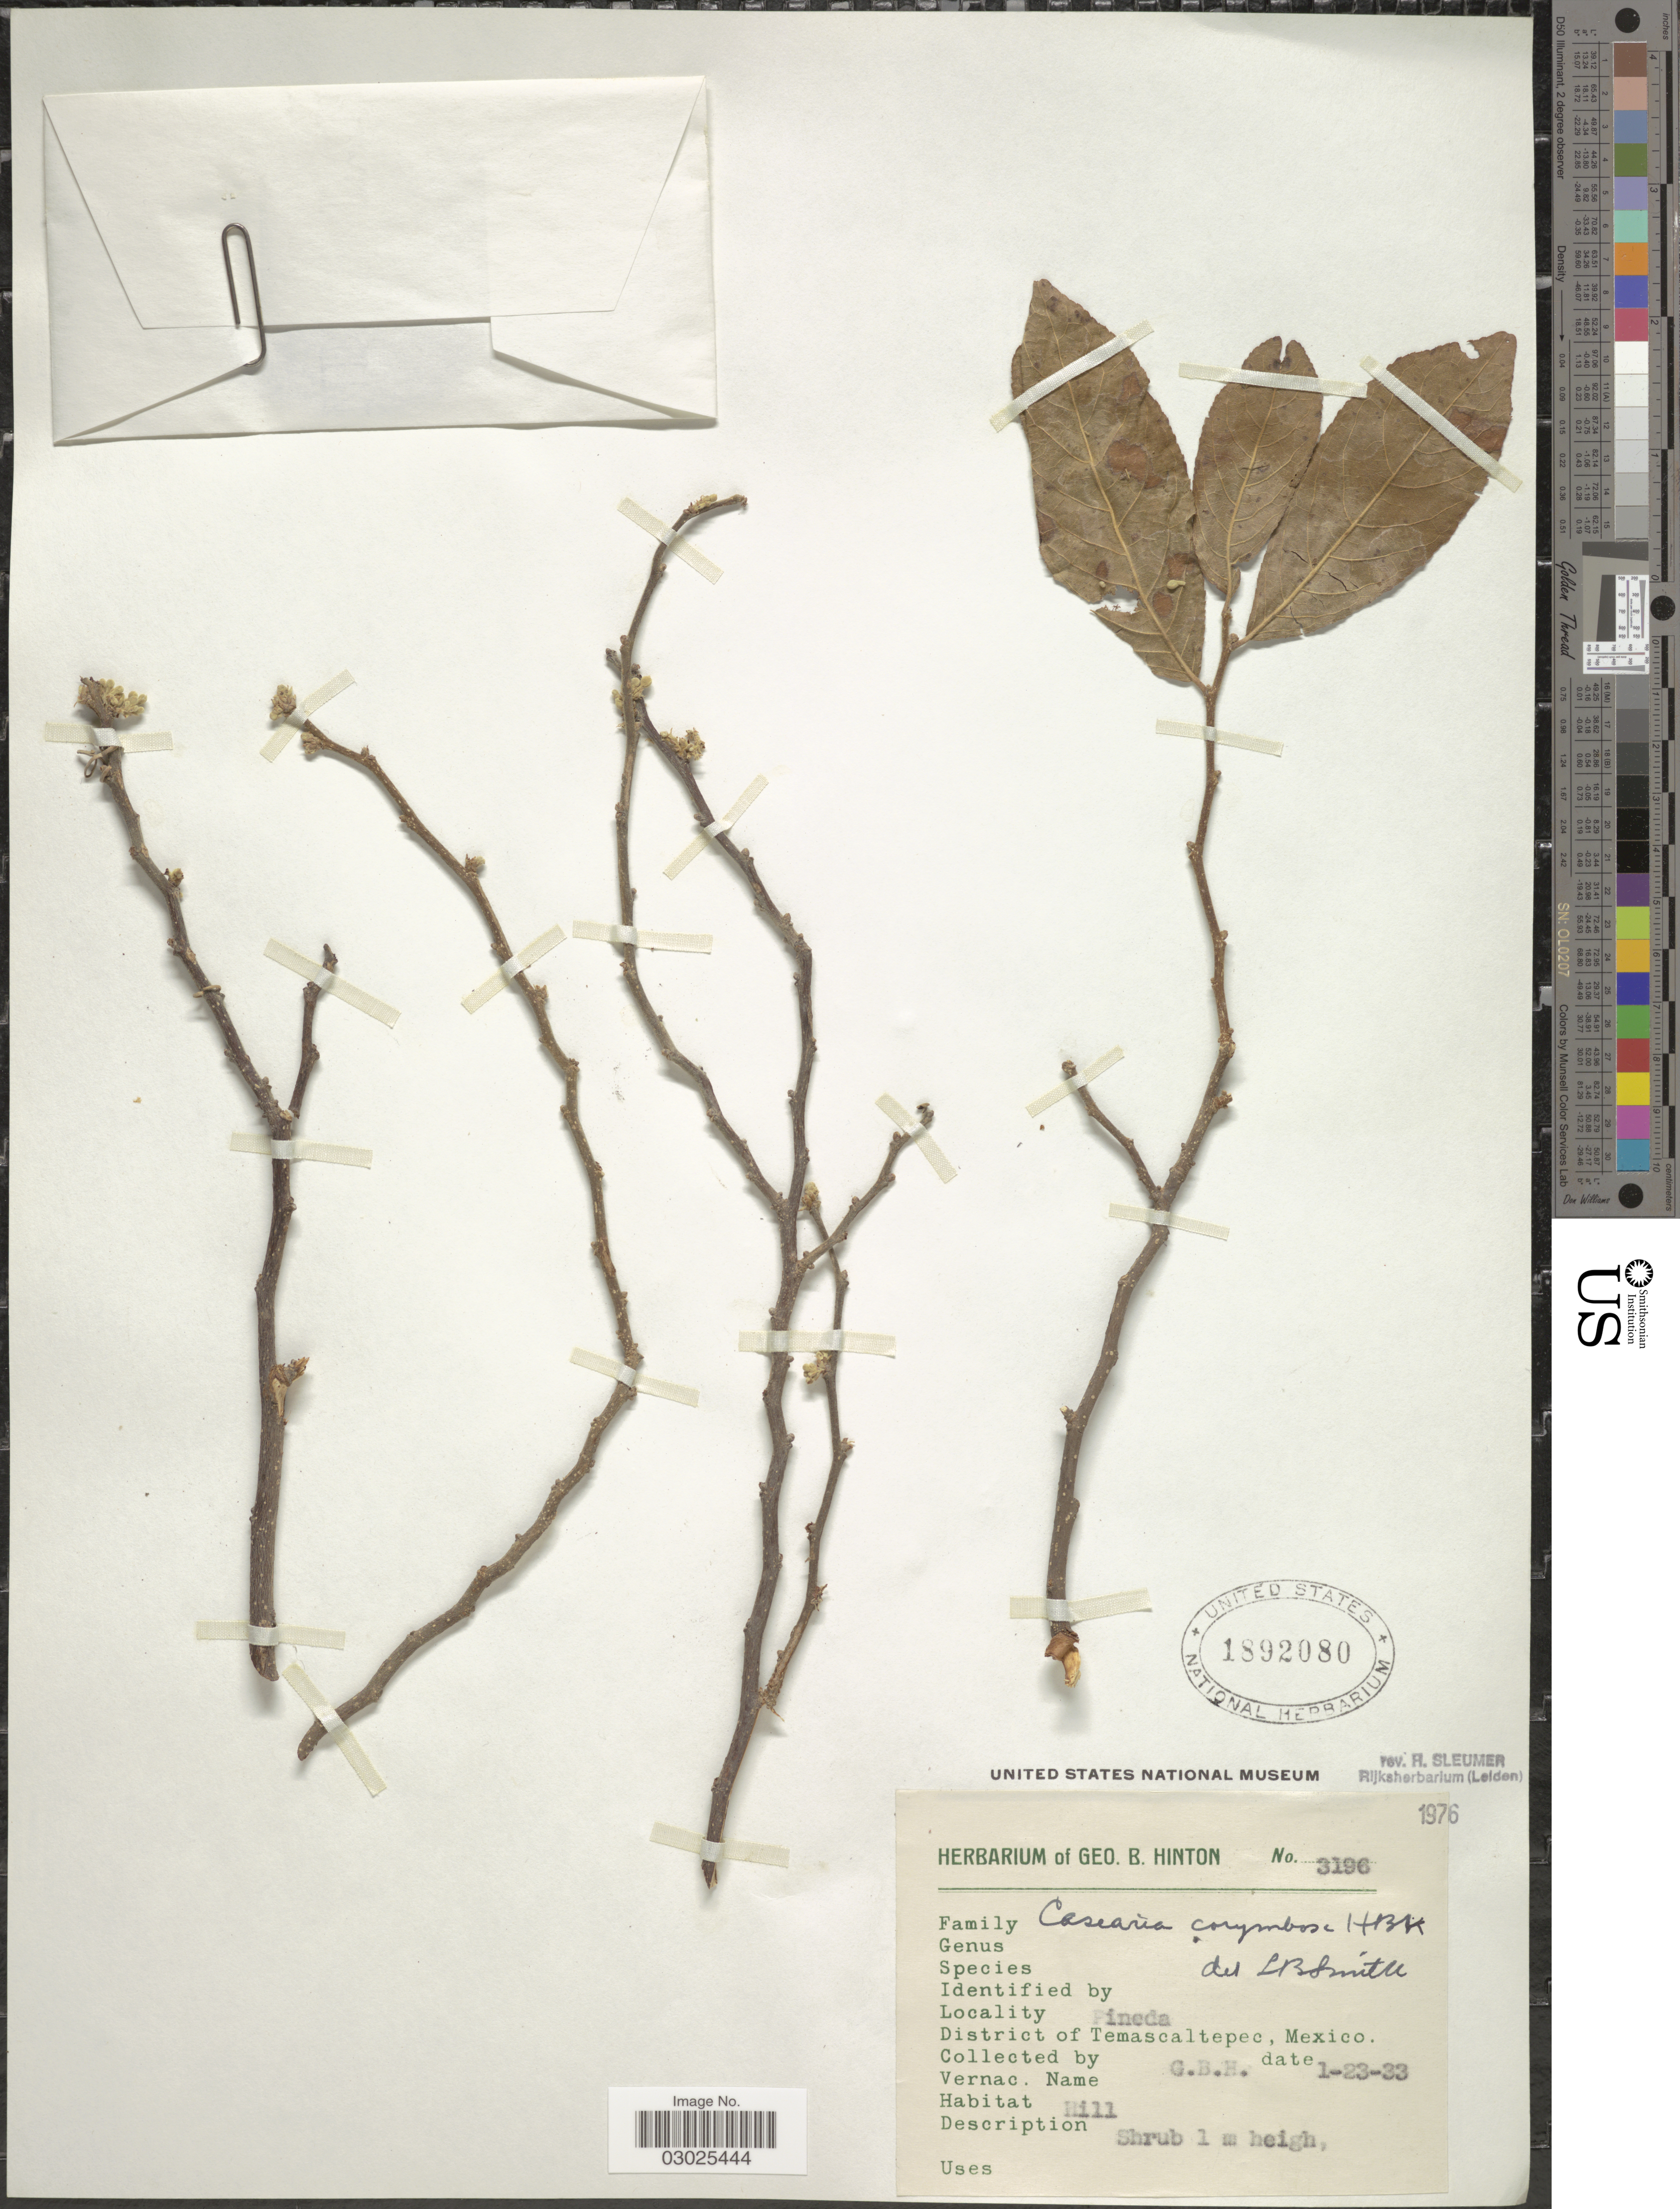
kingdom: Plantae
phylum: Tracheophyta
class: Magnoliopsida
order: Malpighiales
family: Salicaceae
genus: Casearia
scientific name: Casearia corymbosa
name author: Kunth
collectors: G. B. Hinton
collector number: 3196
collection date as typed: Transcribed d/m/y: 23/1/33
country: Mexico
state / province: México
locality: Pineda. District of Temascaltepec.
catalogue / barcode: US 1892080